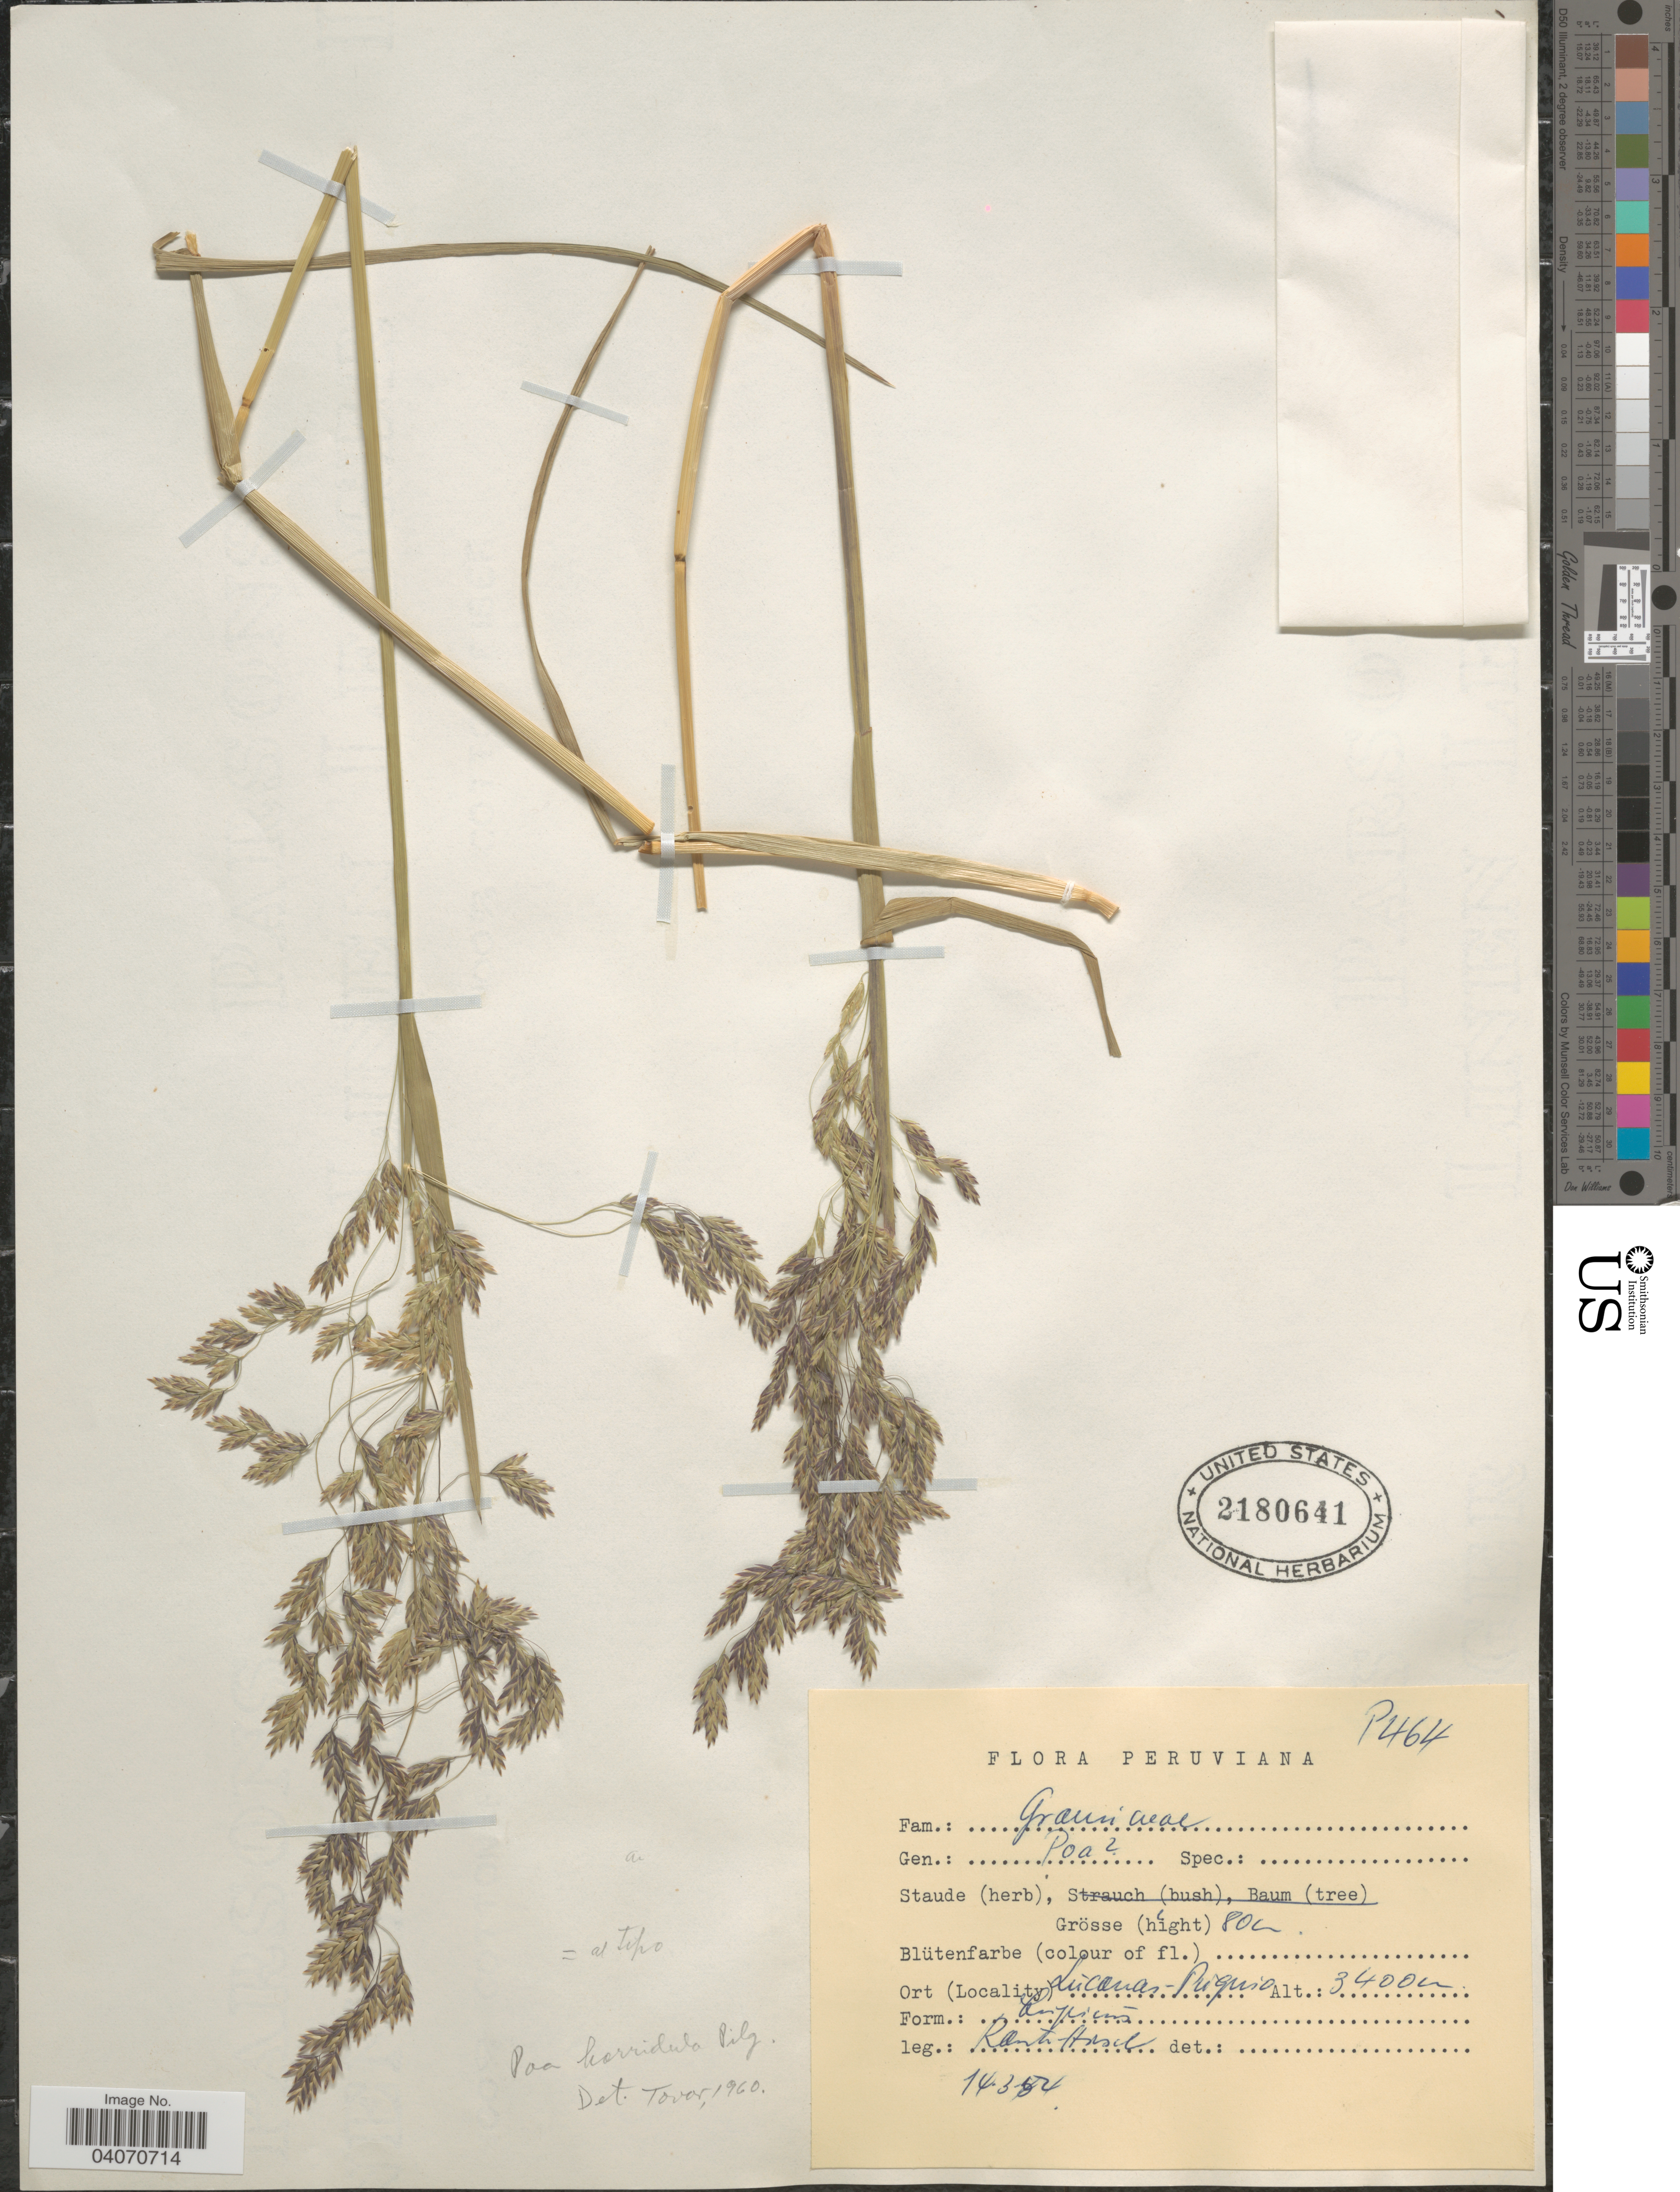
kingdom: Plantae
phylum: Tracheophyta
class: Liliopsida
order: Poales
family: Poaceae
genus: Poa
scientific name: Poa horridula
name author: Pilg.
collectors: W. Rauh & G. Hirsch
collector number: P464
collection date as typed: Transcribed d/m/y: 14/3/54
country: Peru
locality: Lucanas-Puquio.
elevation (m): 3400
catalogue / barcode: US 2180641